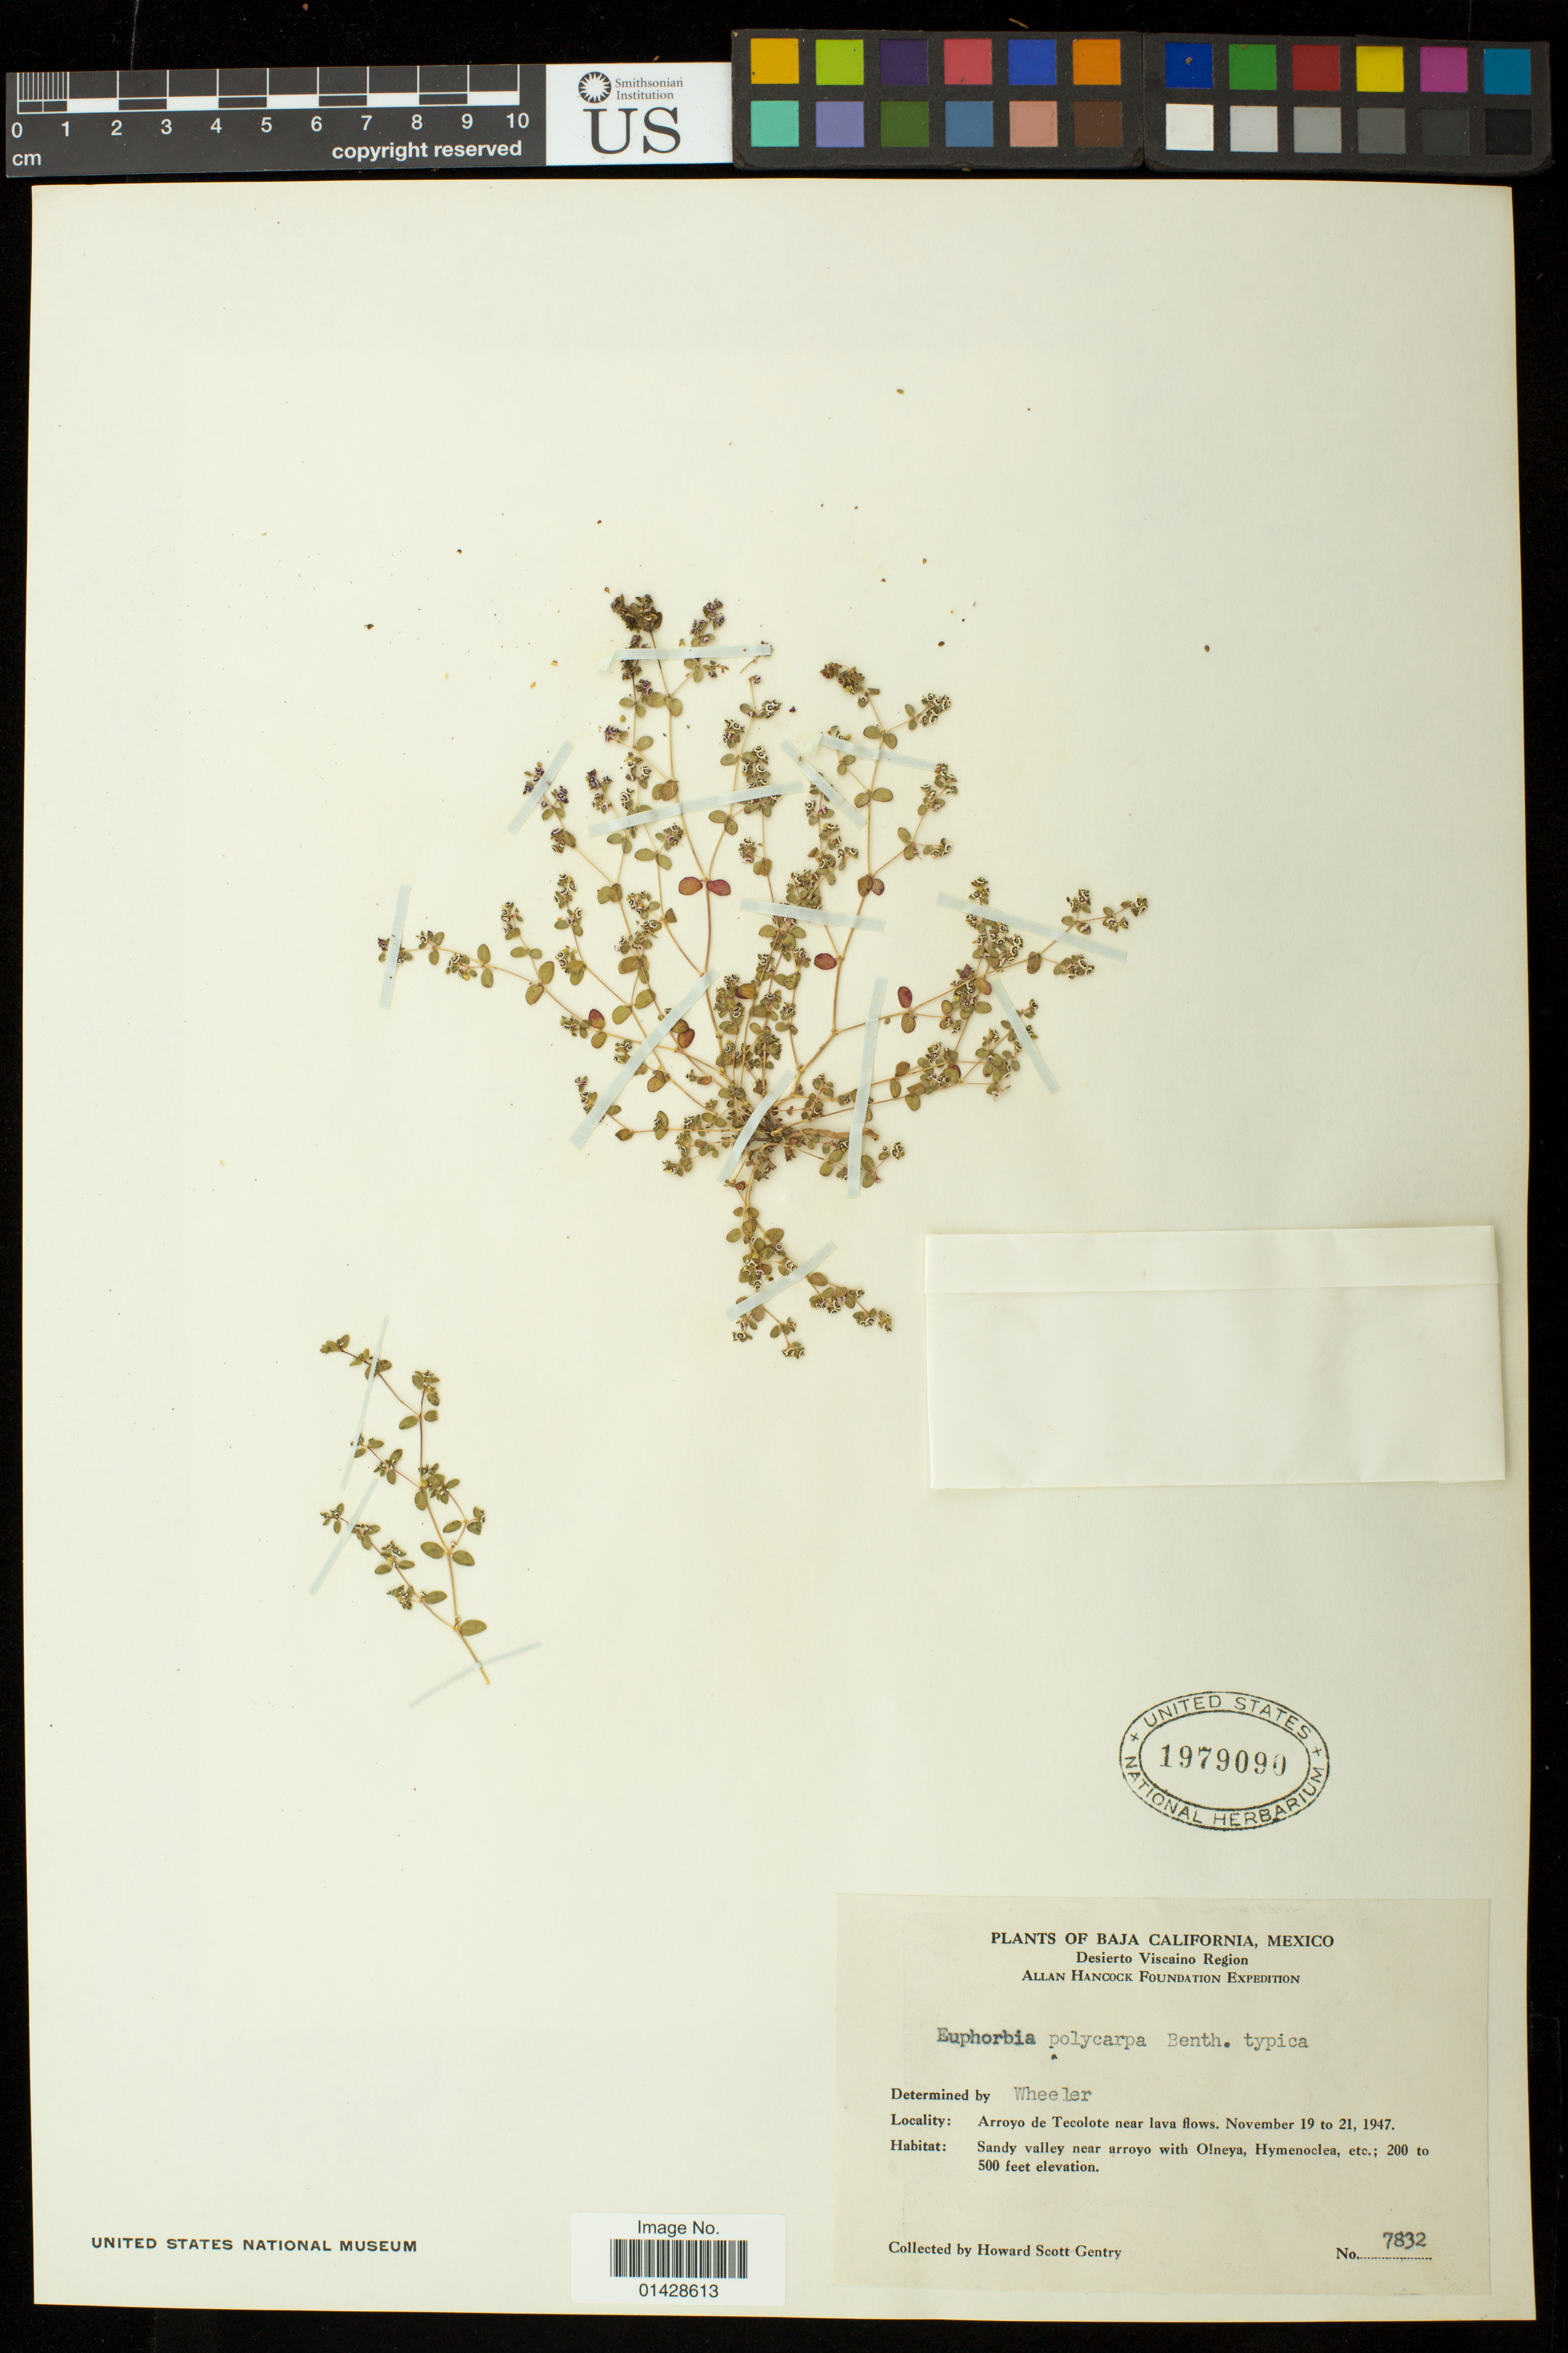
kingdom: Plantae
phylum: Tracheophyta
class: Magnoliopsida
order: Malpighiales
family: Euphorbiaceae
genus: Euphorbia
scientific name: Euphorbia polycarpa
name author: Benth.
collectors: H. S. Gentry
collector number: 7832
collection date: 1947-11-19/1947-11-21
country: Mexico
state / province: Baja California Sur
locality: Desierto Viscaino Region, Arroyo de Tecolote near lava flows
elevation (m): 61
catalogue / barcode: US 1979090